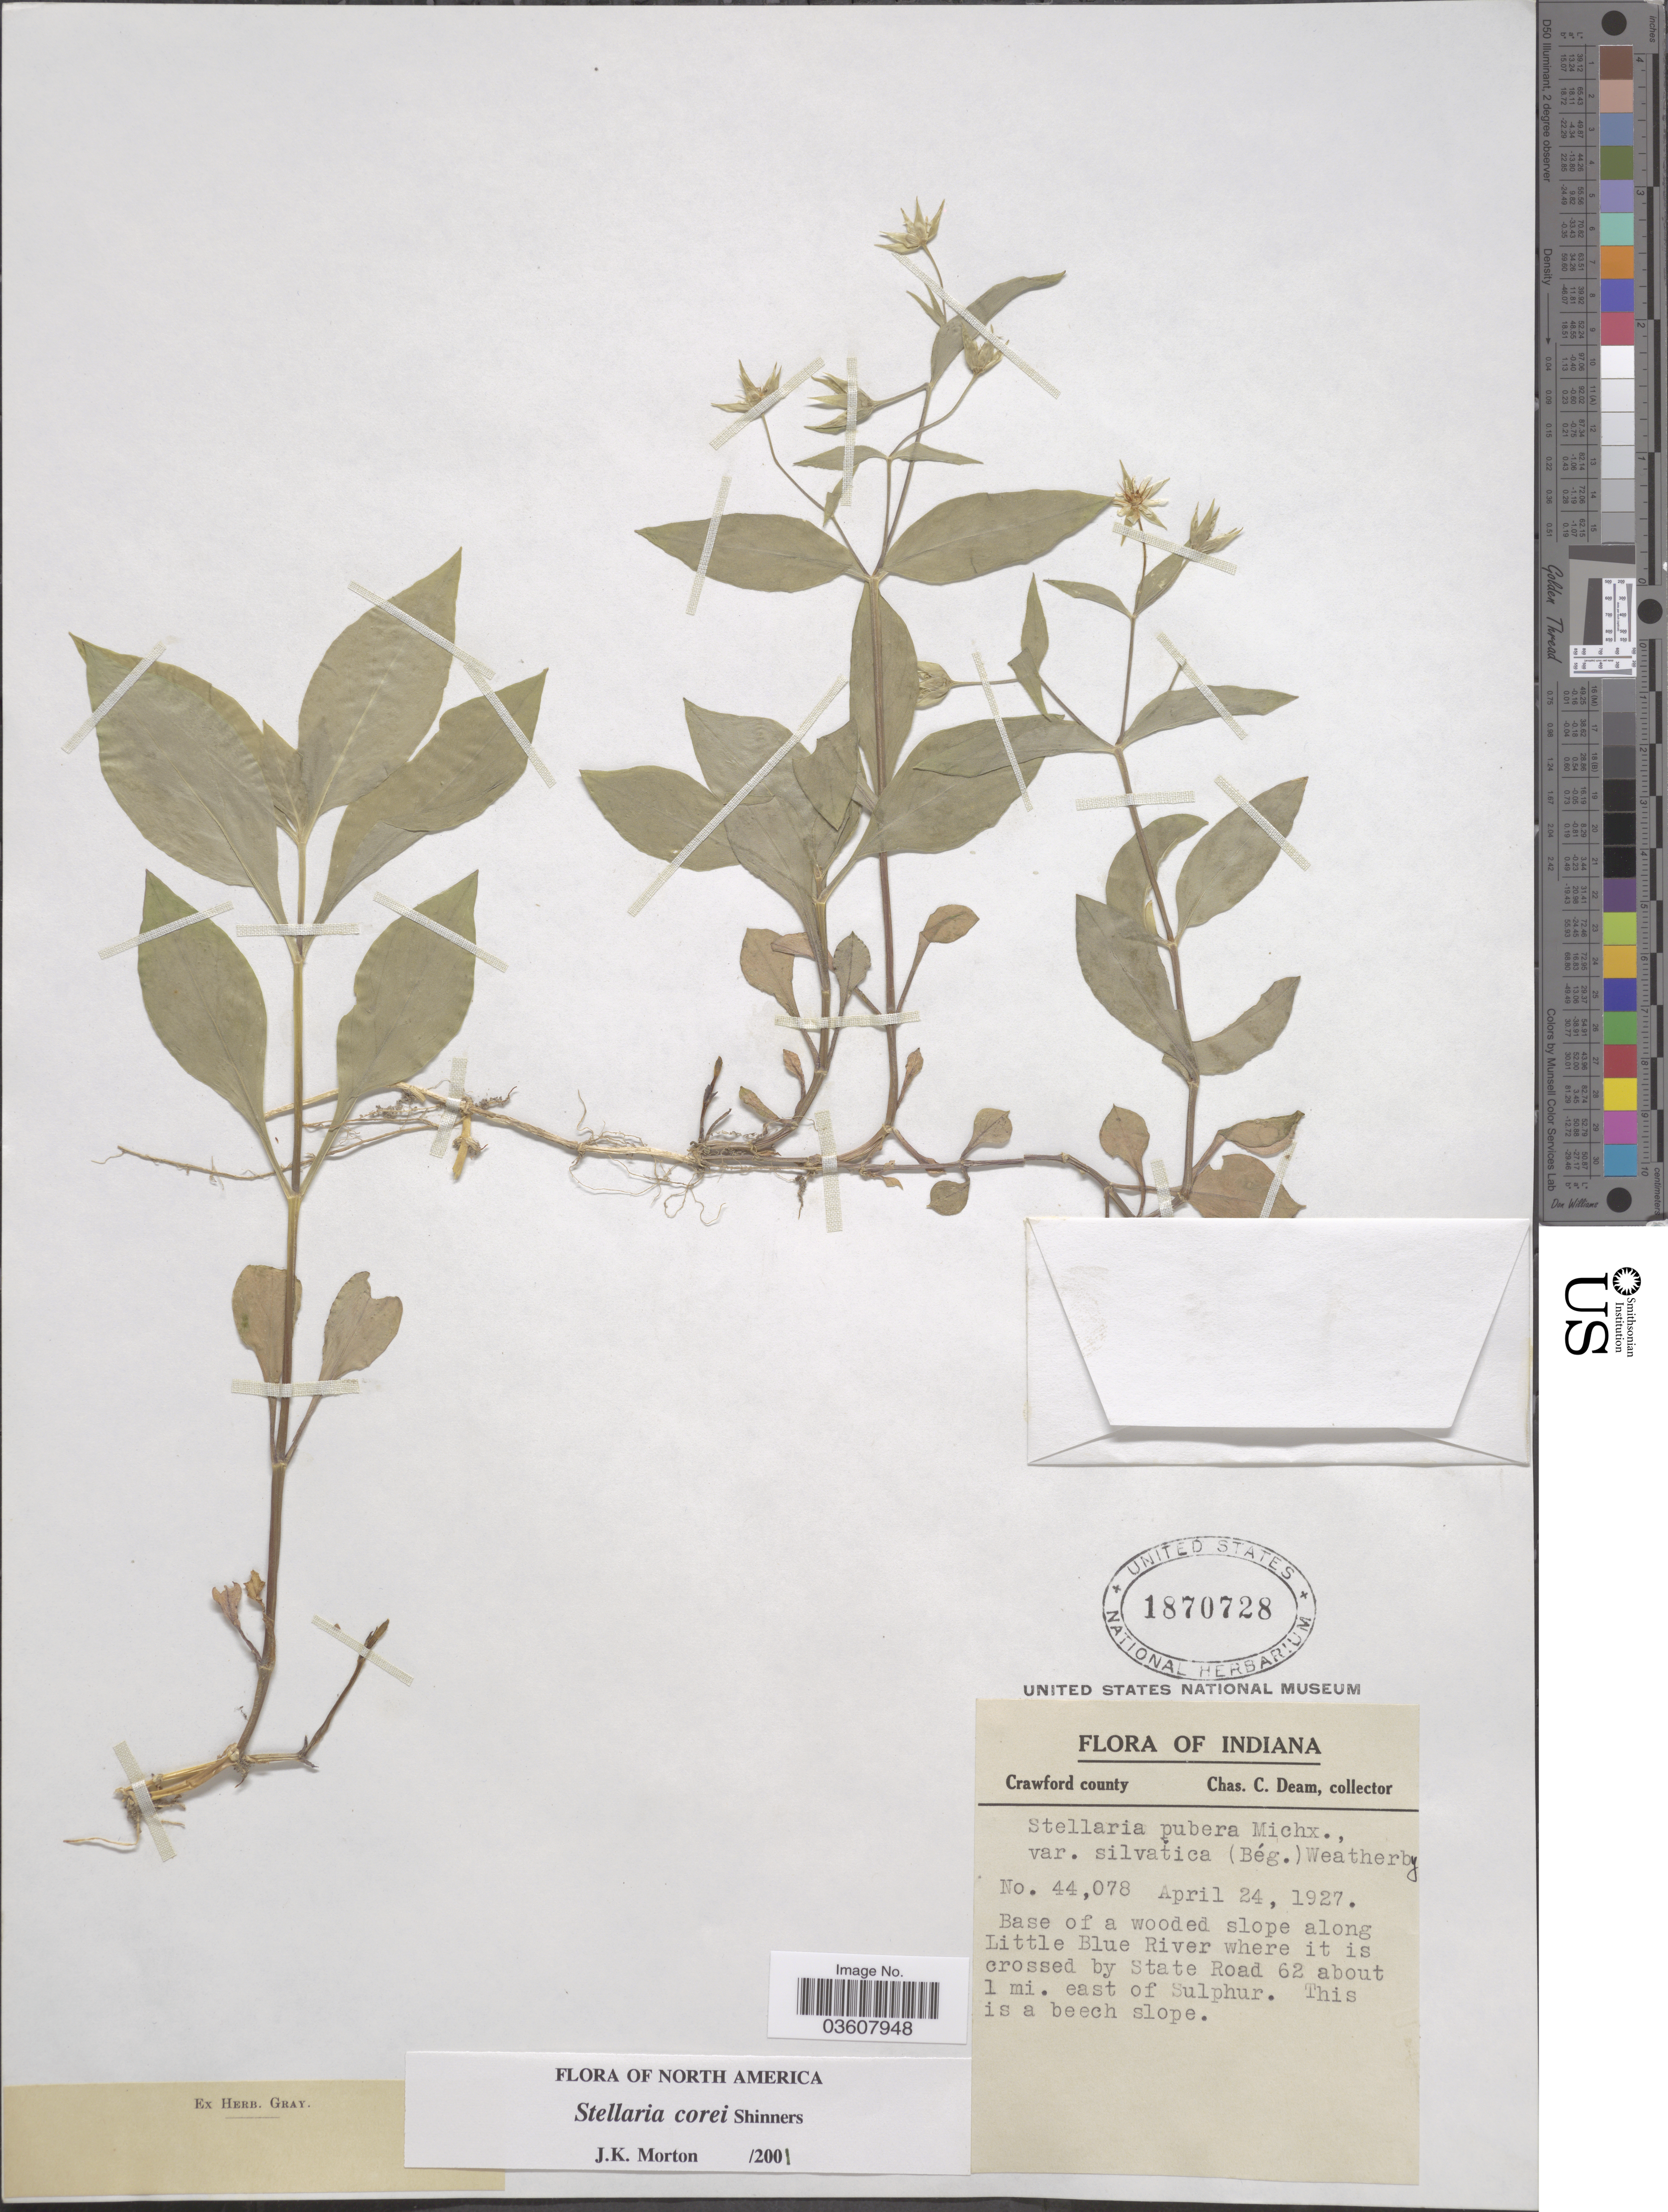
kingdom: Plantae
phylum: Tracheophyta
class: Magnoliopsida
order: Caryophyllales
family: Caryophyllaceae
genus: Stellaria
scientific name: Stellaria corei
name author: Shinners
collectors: C. C. Deam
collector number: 44078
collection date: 1927-04-24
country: United States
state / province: Indiana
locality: Crawford county. Base of a wooded slope along Little Blue River where it is crossed by State Road 62 about 1 mi. east of Sulphur.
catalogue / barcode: US 1870728